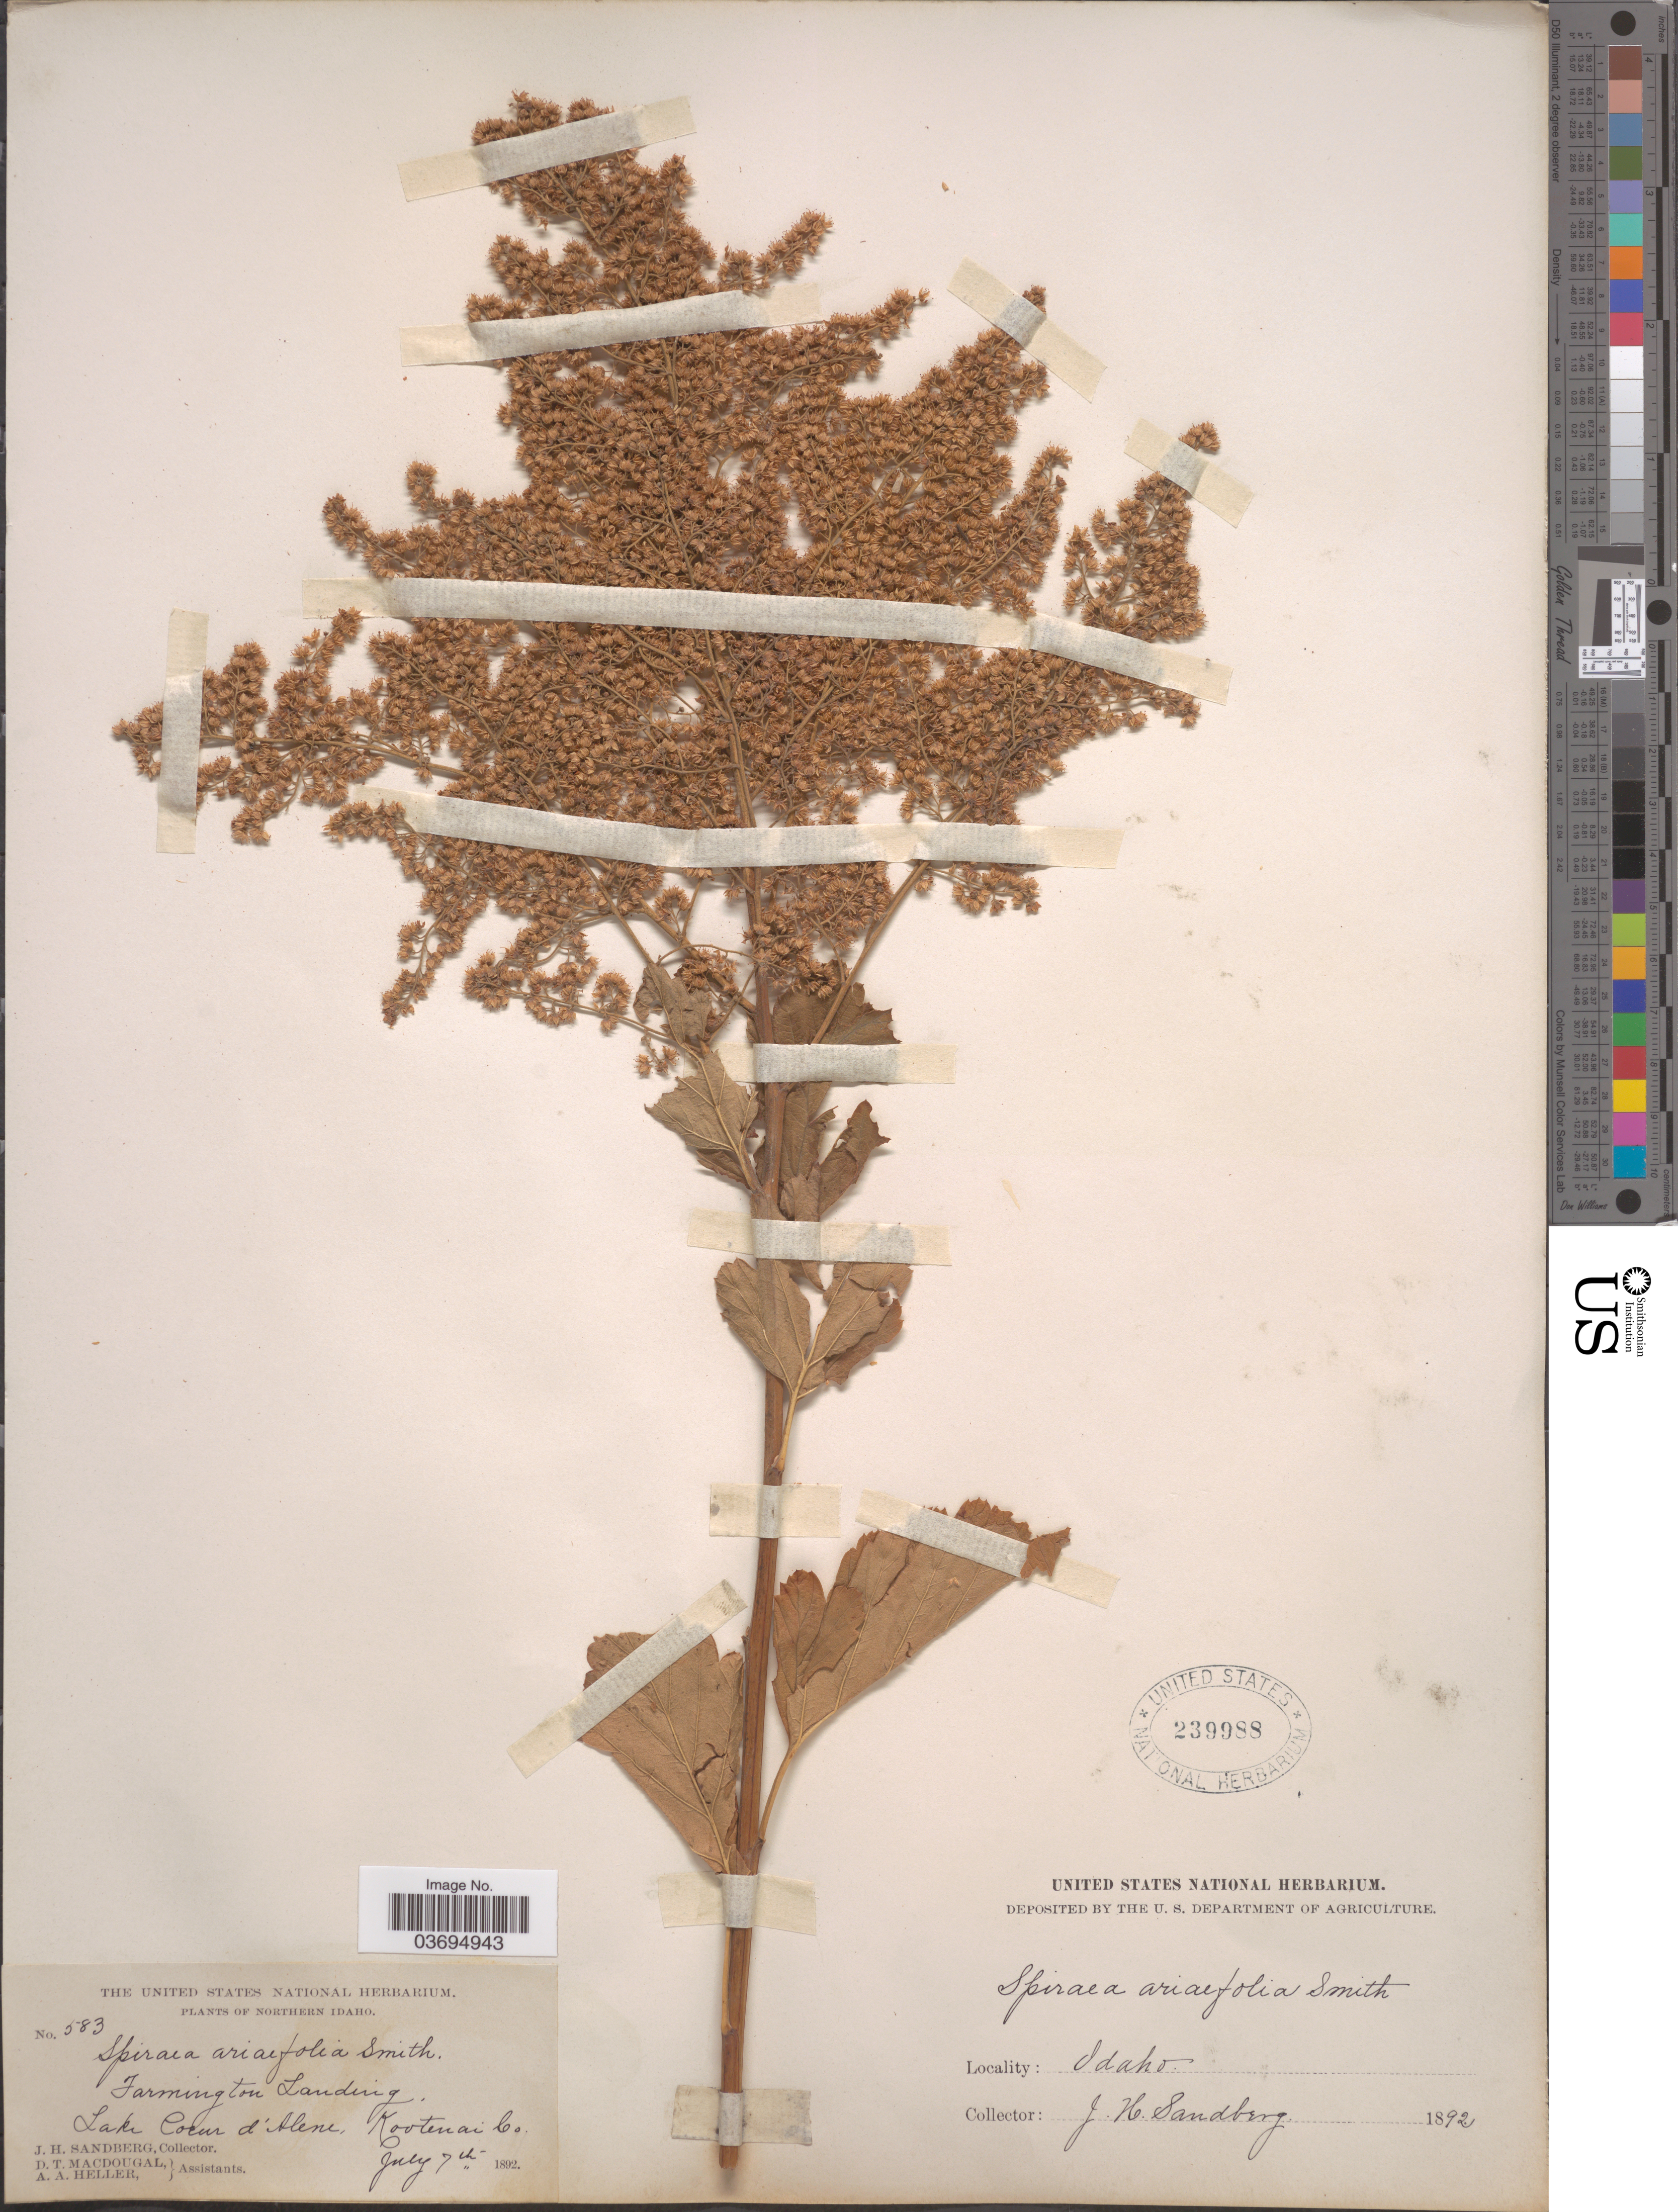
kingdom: Plantae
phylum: Tracheophyta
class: Magnoliopsida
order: Rosales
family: Rosaceae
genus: Holodiscus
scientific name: Holodiscus discolor var. discolor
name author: (Pursh) Maxim.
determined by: Strong, Mark T., (BOT), Smithsonian Institution - National Museum of Natural History (UNITED STATES)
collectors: J. H. Sandberg, D. T. MacDougal & A. A. Heller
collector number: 583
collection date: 1892-07-07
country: United States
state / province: Idaho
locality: Northern Idaho. Farmington Landing. Lake Coeur d'Alene, Kootenai Co.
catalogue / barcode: US 239988